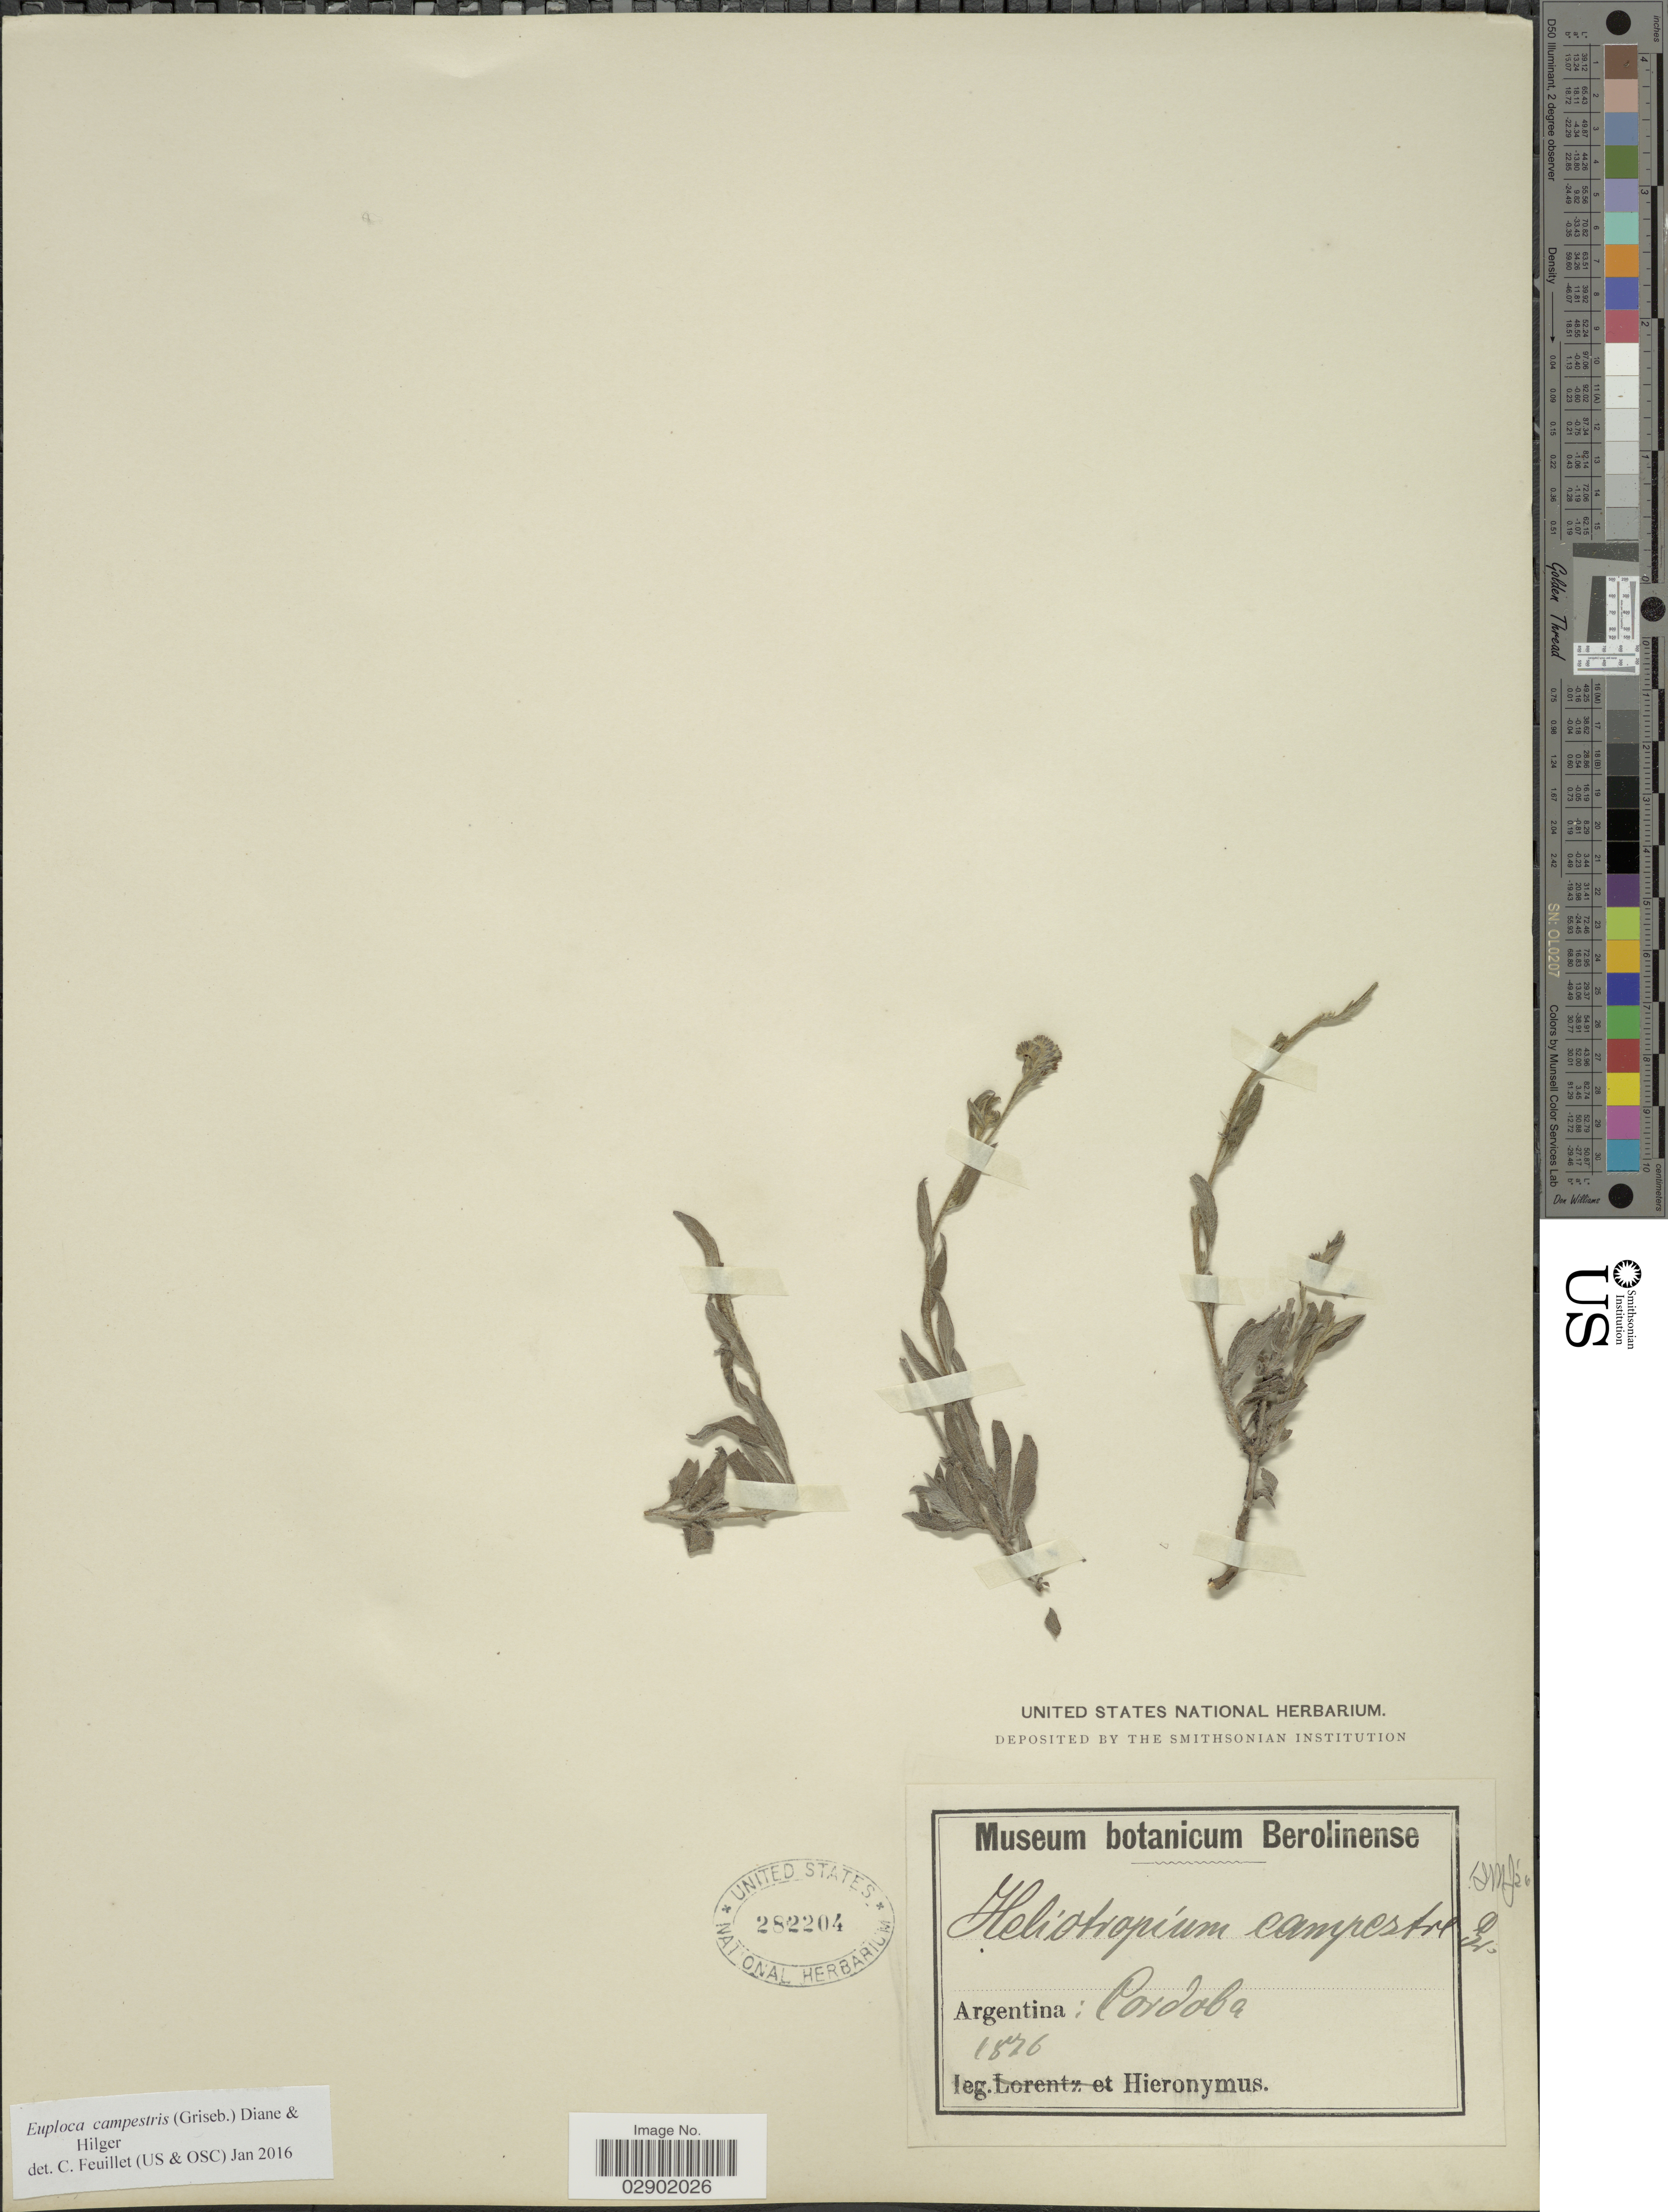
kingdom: Plantae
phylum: Tracheophyta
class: Magnoliopsida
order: Boraginales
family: Heliotropiaceae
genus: Euploca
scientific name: Euploca campestris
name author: (Griseb.) Diane & Hilger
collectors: -. Hieronymus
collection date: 1876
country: Argentina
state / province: Cordoba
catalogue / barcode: US 282204